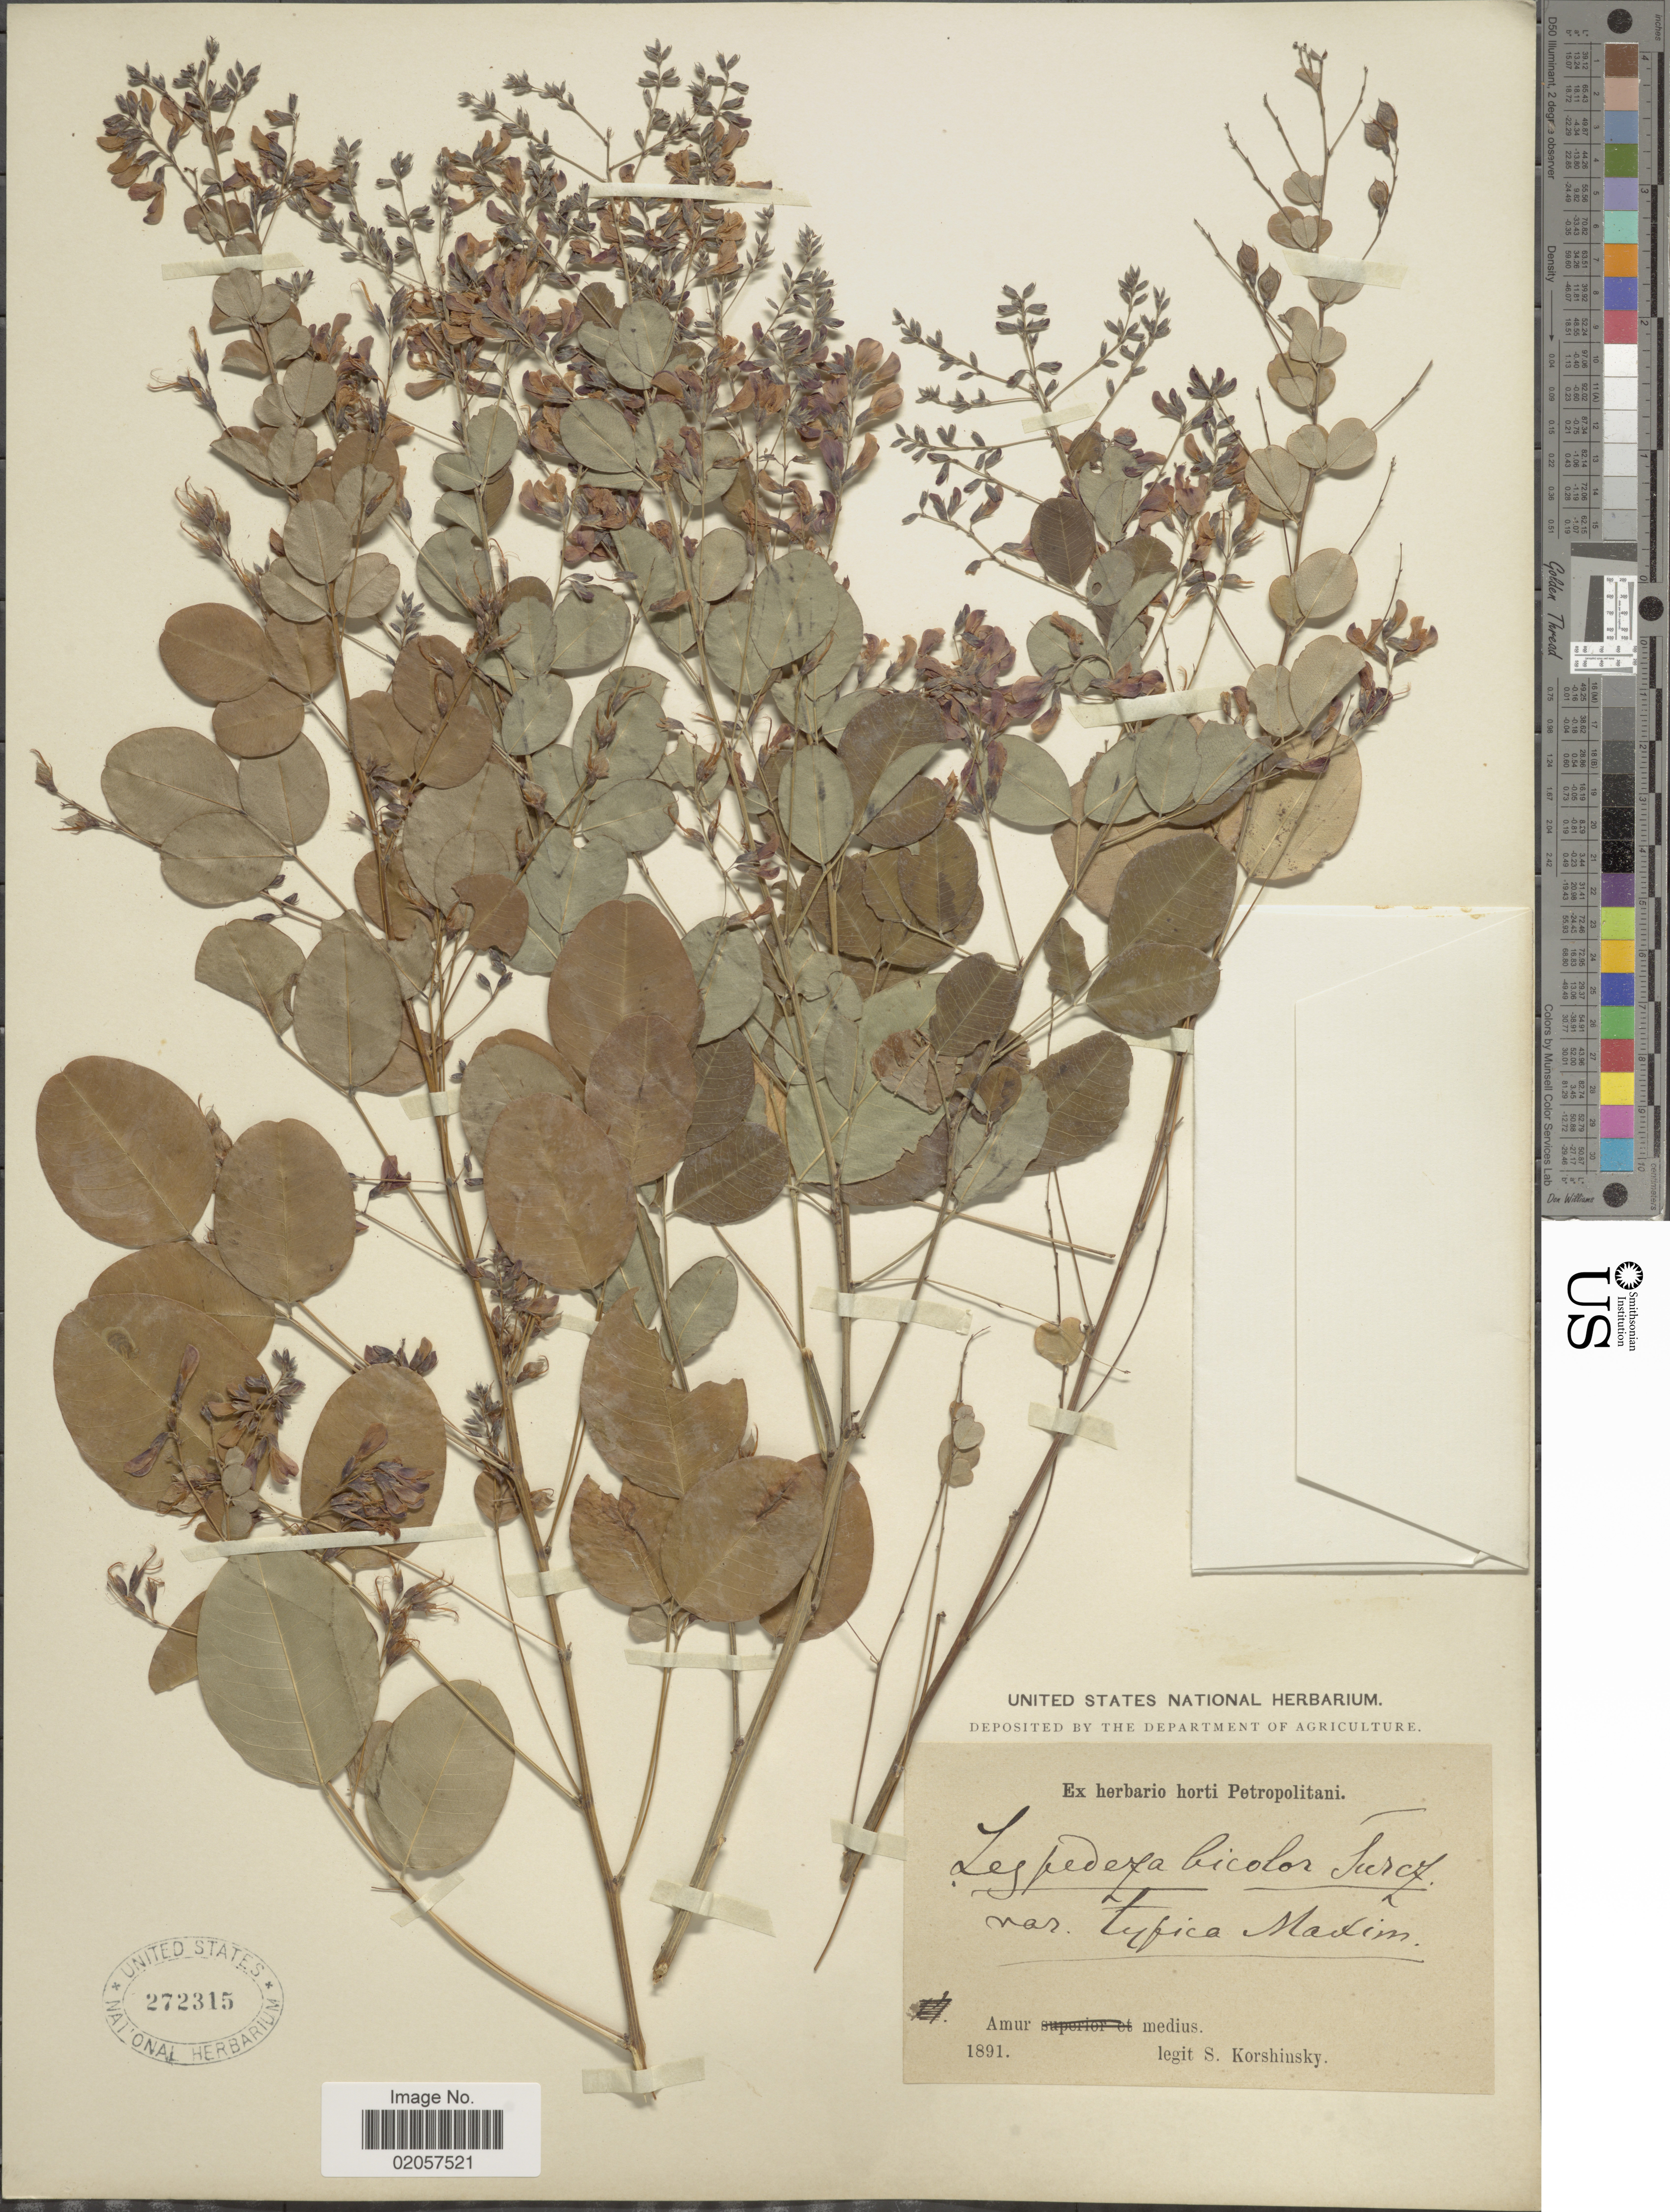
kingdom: Plantae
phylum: Tracheophyta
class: Magnoliopsida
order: Fabales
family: Fabaceae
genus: Lespedeza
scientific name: Lespedeza bicolor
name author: Turcz.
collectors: S. I. Korshinsky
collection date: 1891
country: Russian Federation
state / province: Amur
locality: Amur medius.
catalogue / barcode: US 272315